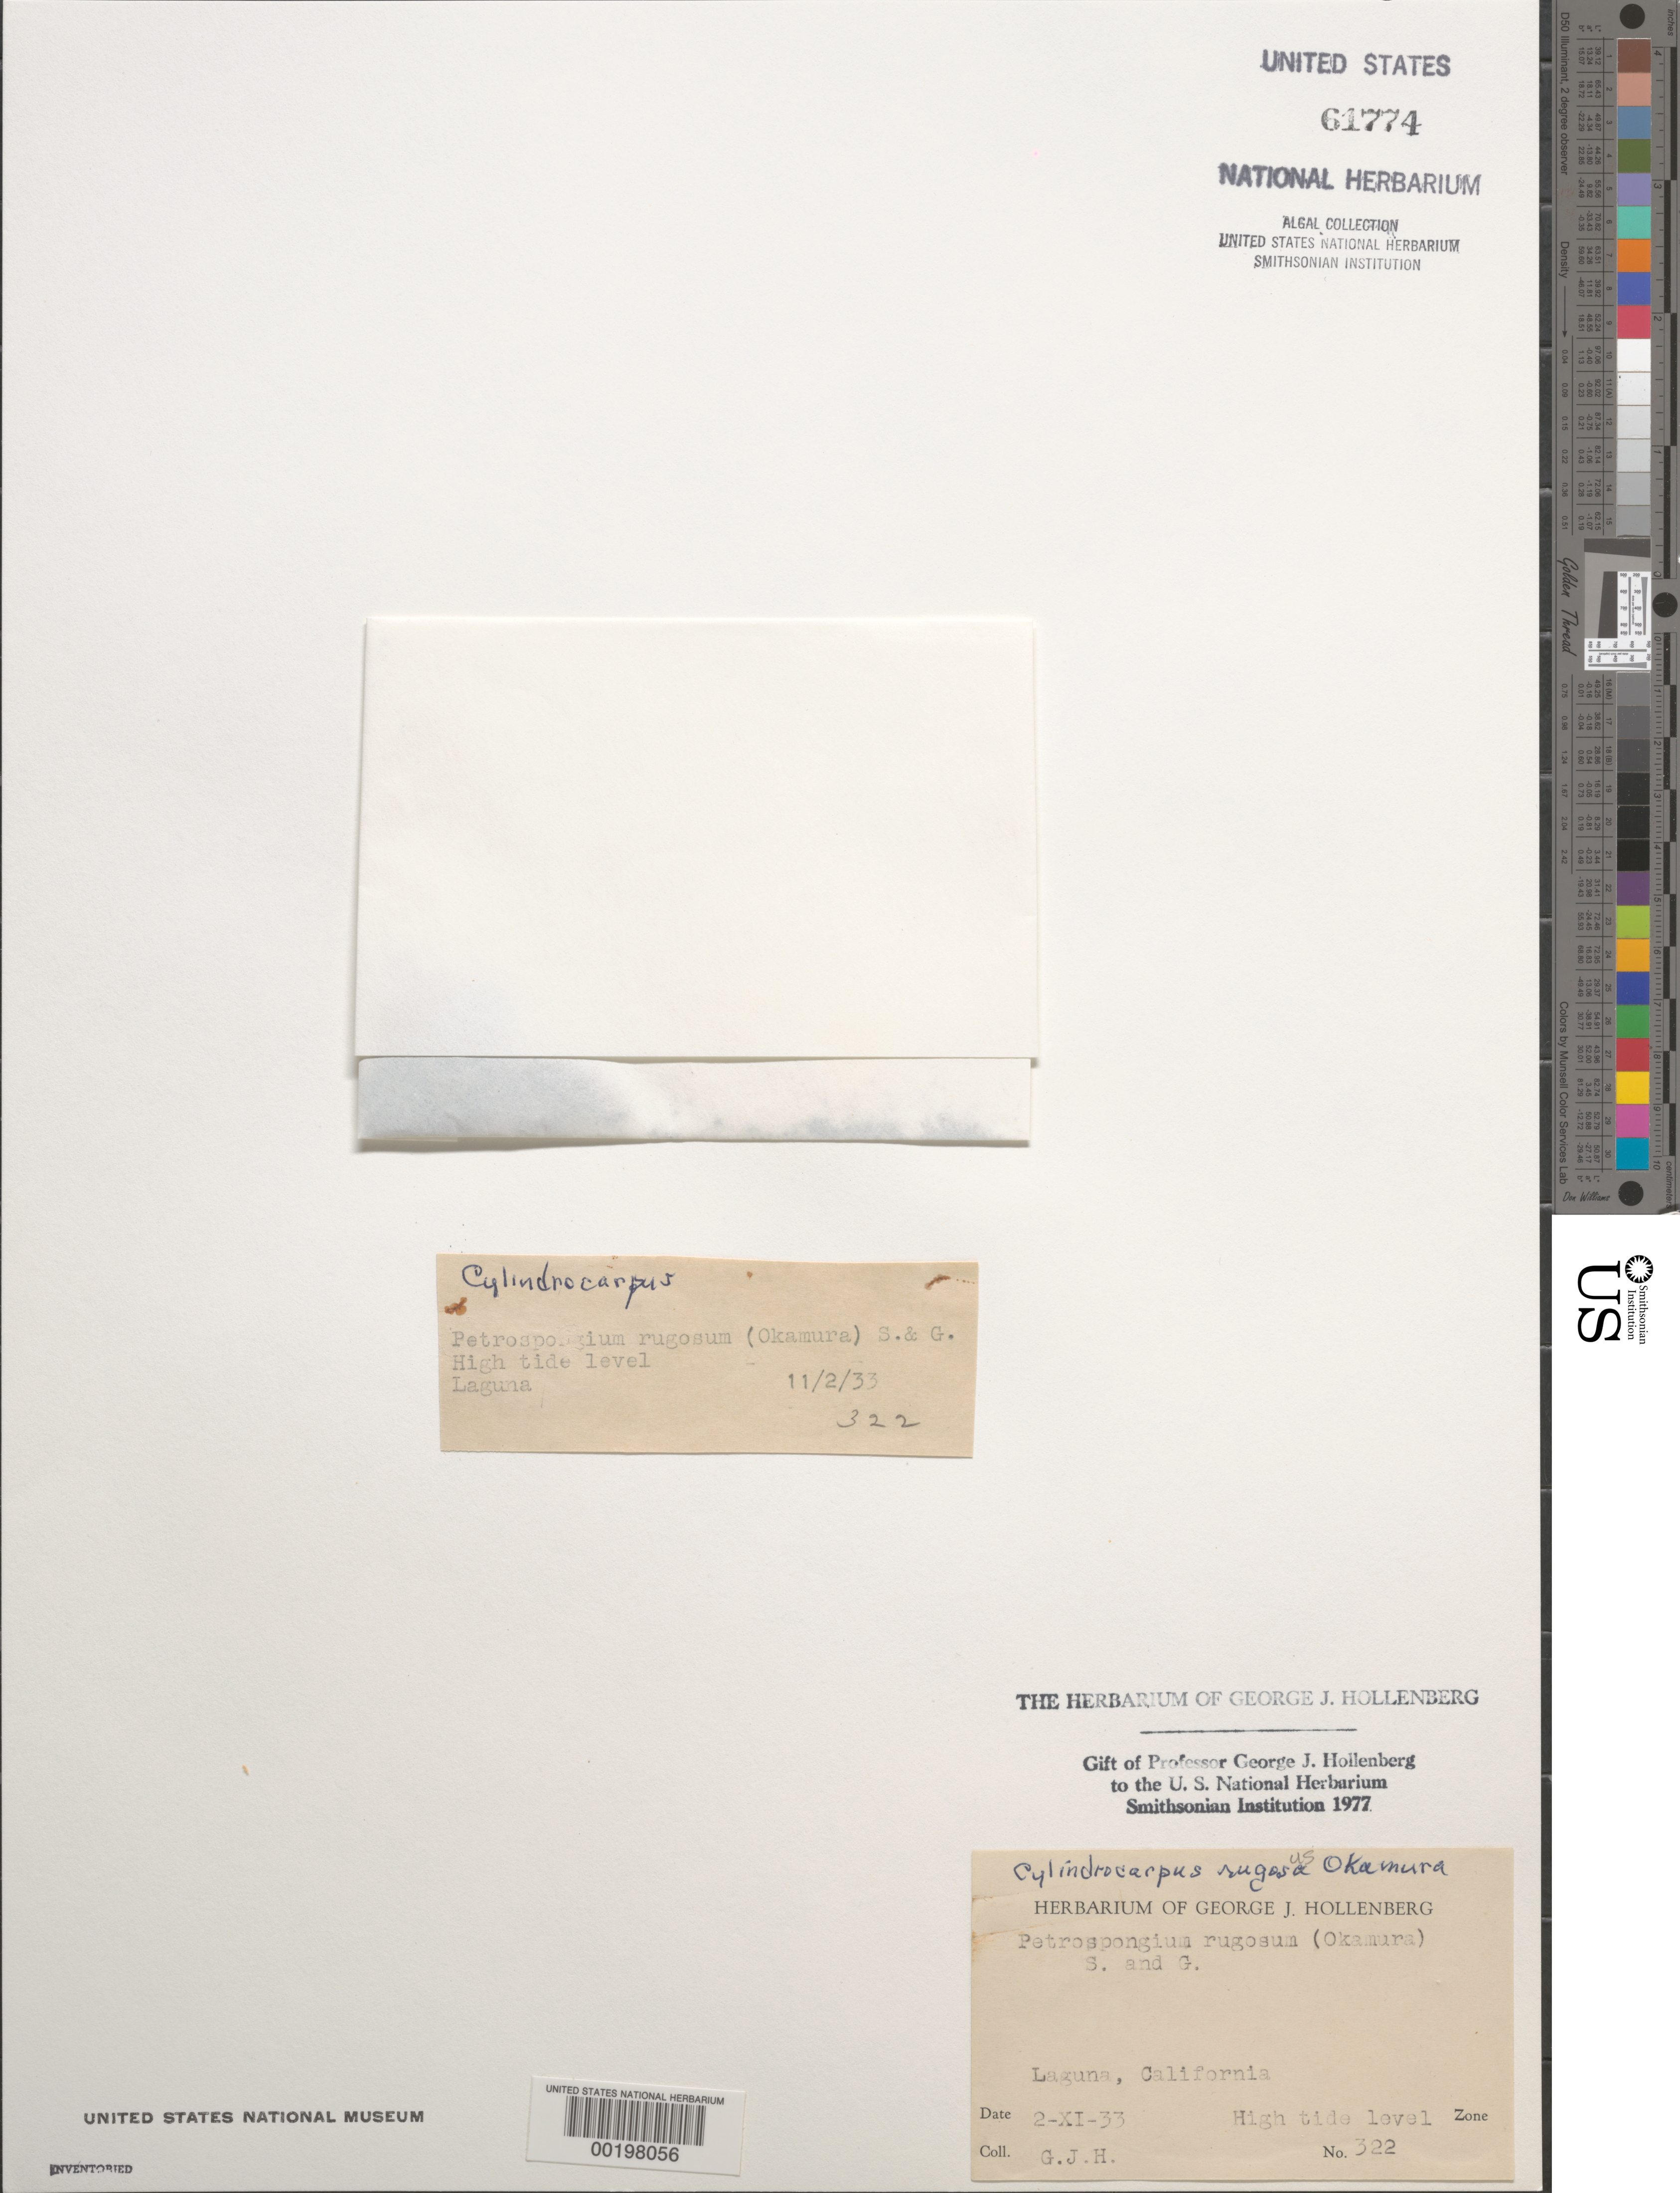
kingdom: Chromista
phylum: Ochrophyta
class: Phaeophyceae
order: Ectocarpales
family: Petrospongiaceae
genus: Petrospongium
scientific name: Petrospongium rugosum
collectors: G. Hollenberg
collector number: GJH 322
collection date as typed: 02 Nov 1933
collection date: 1933-11-02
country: United States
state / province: California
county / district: Orange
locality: Laguna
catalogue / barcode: US 61774